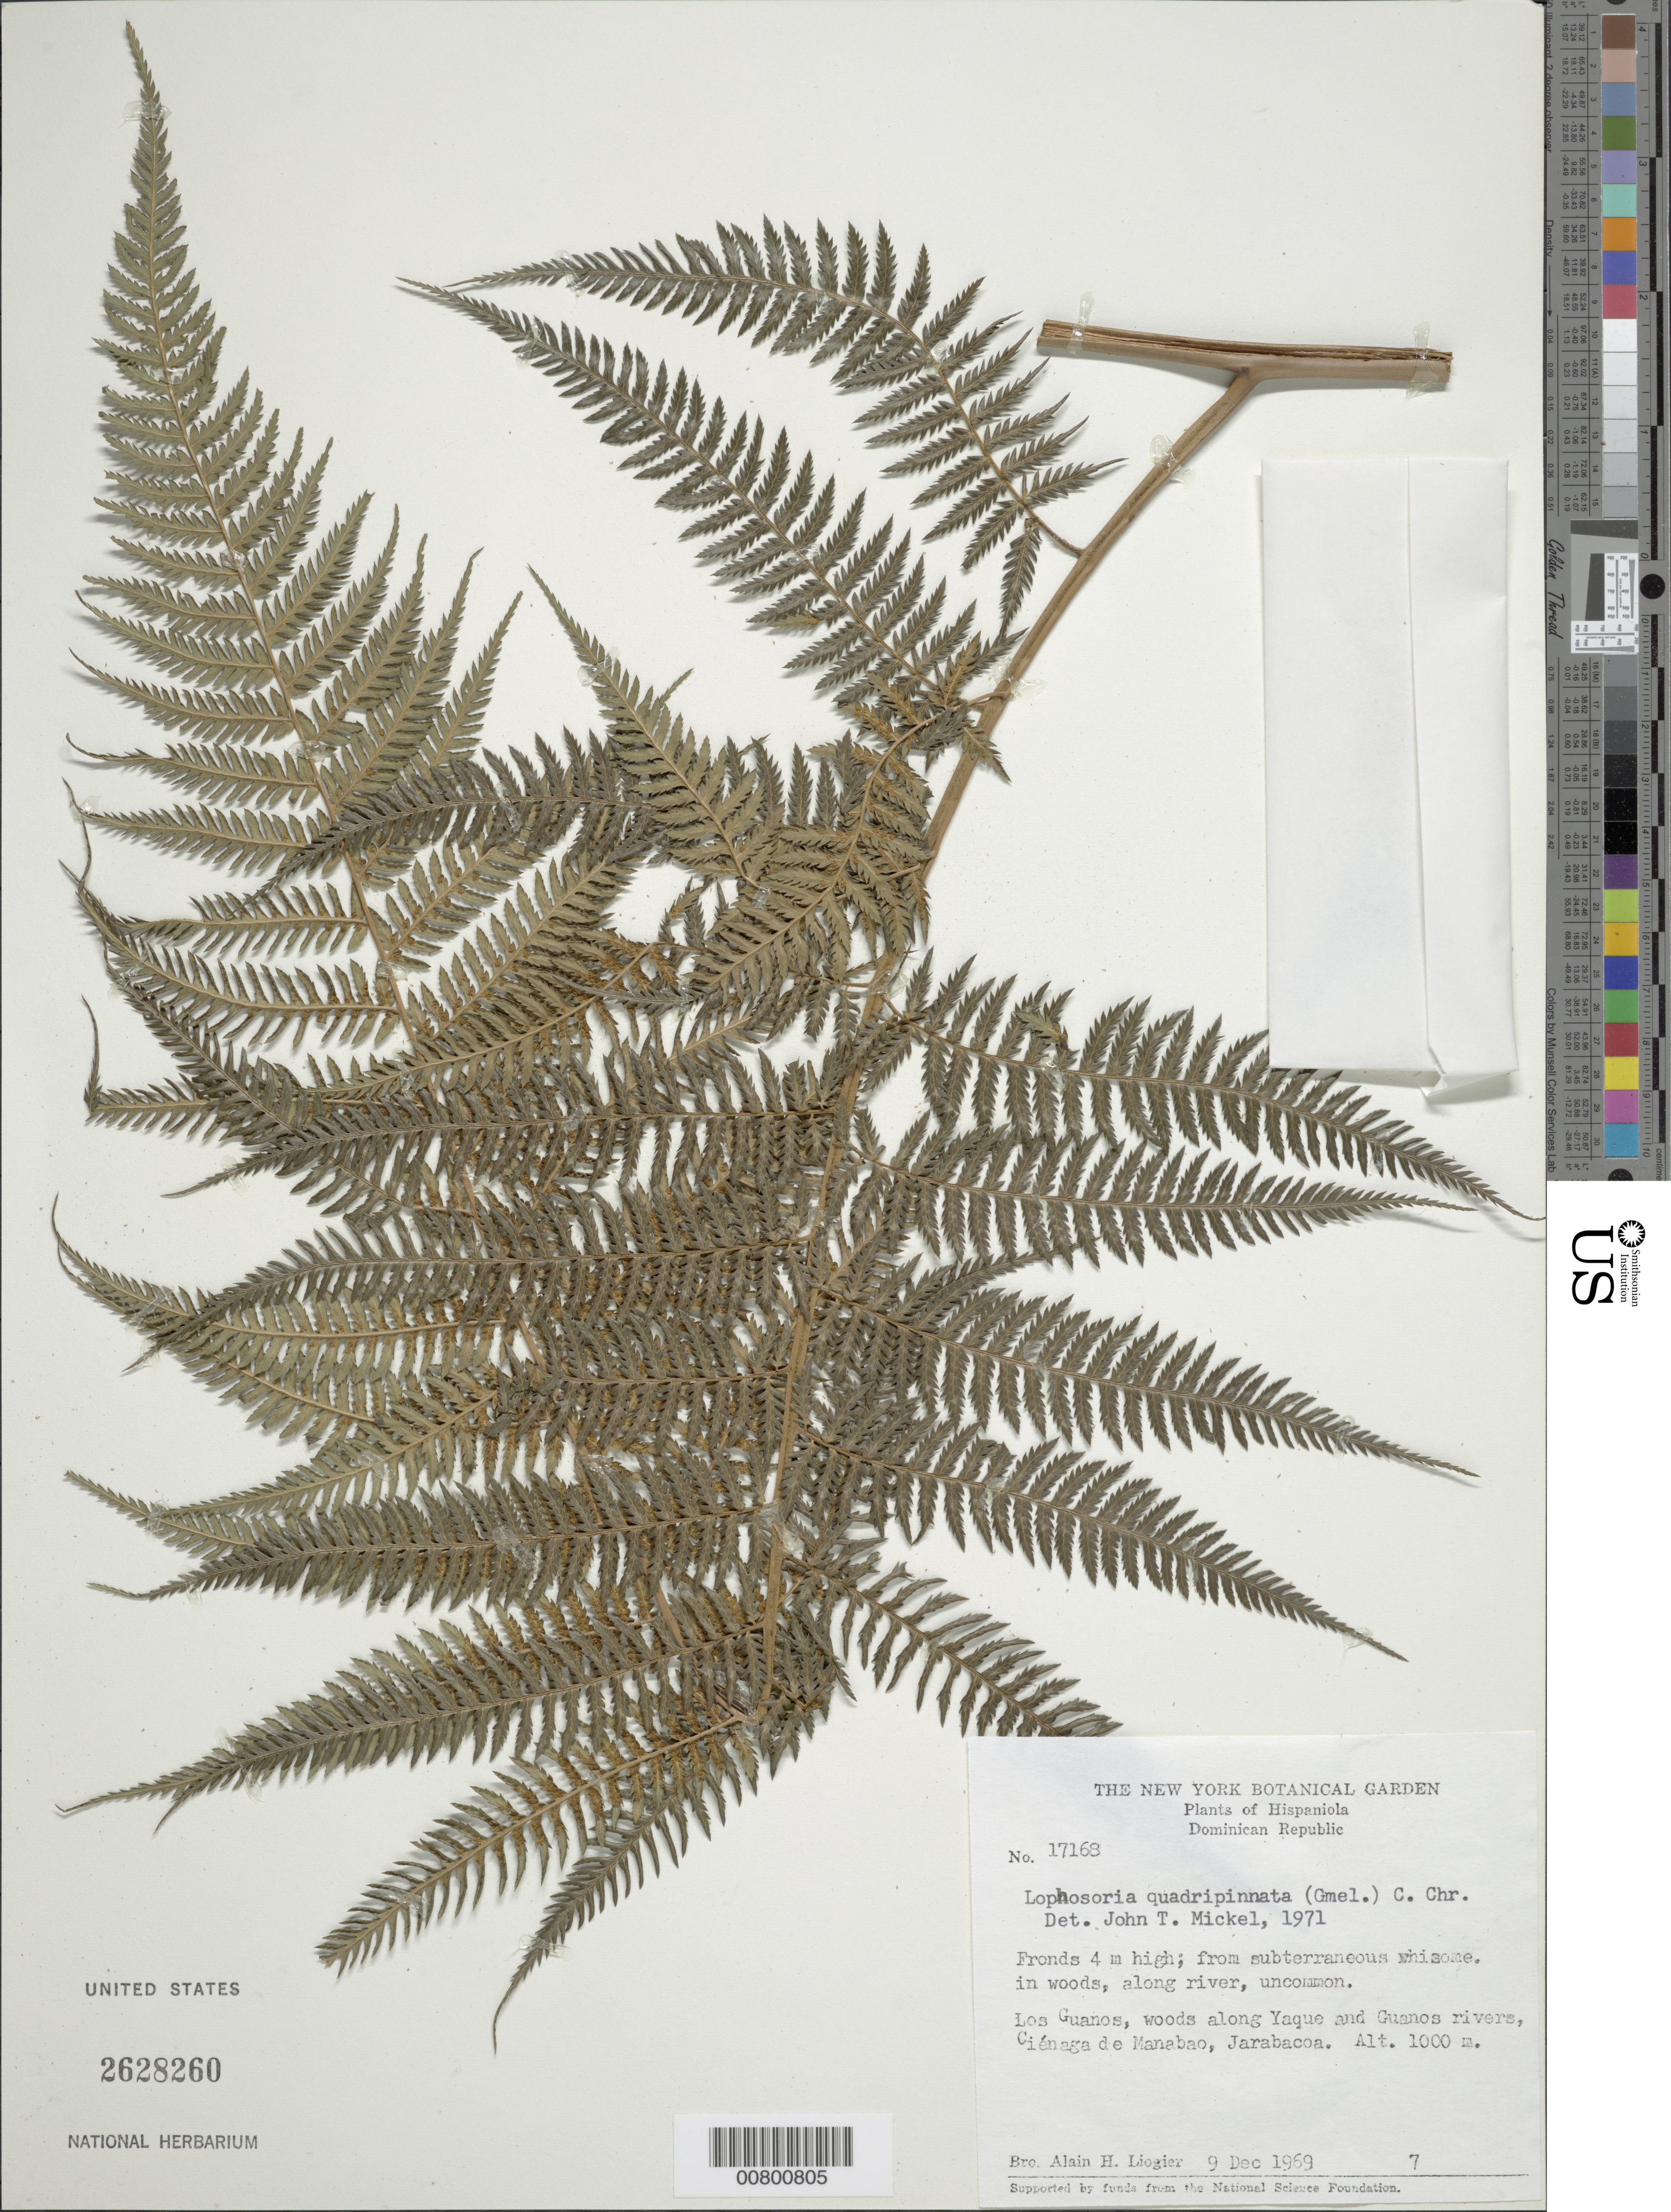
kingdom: Plantae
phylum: Tracheophyta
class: Polypodiopsida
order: Cyatheales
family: Dicksoniaceae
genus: Lophosoria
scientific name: Lophosoria quadripinnata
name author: (J.F. Gmel.) C. Chr.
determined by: Mickel, J. T., (NY), New York Botanical Garden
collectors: A. H. Liogier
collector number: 17168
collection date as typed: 09 Dec 1969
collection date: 1969-12-09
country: Dominican Republic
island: Hispaniola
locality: Los Guanos, along Yaque and Guanos Rivers, Ciénaga de Manabao, jarabacoa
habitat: Woods along river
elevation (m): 1000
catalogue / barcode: US 2628260